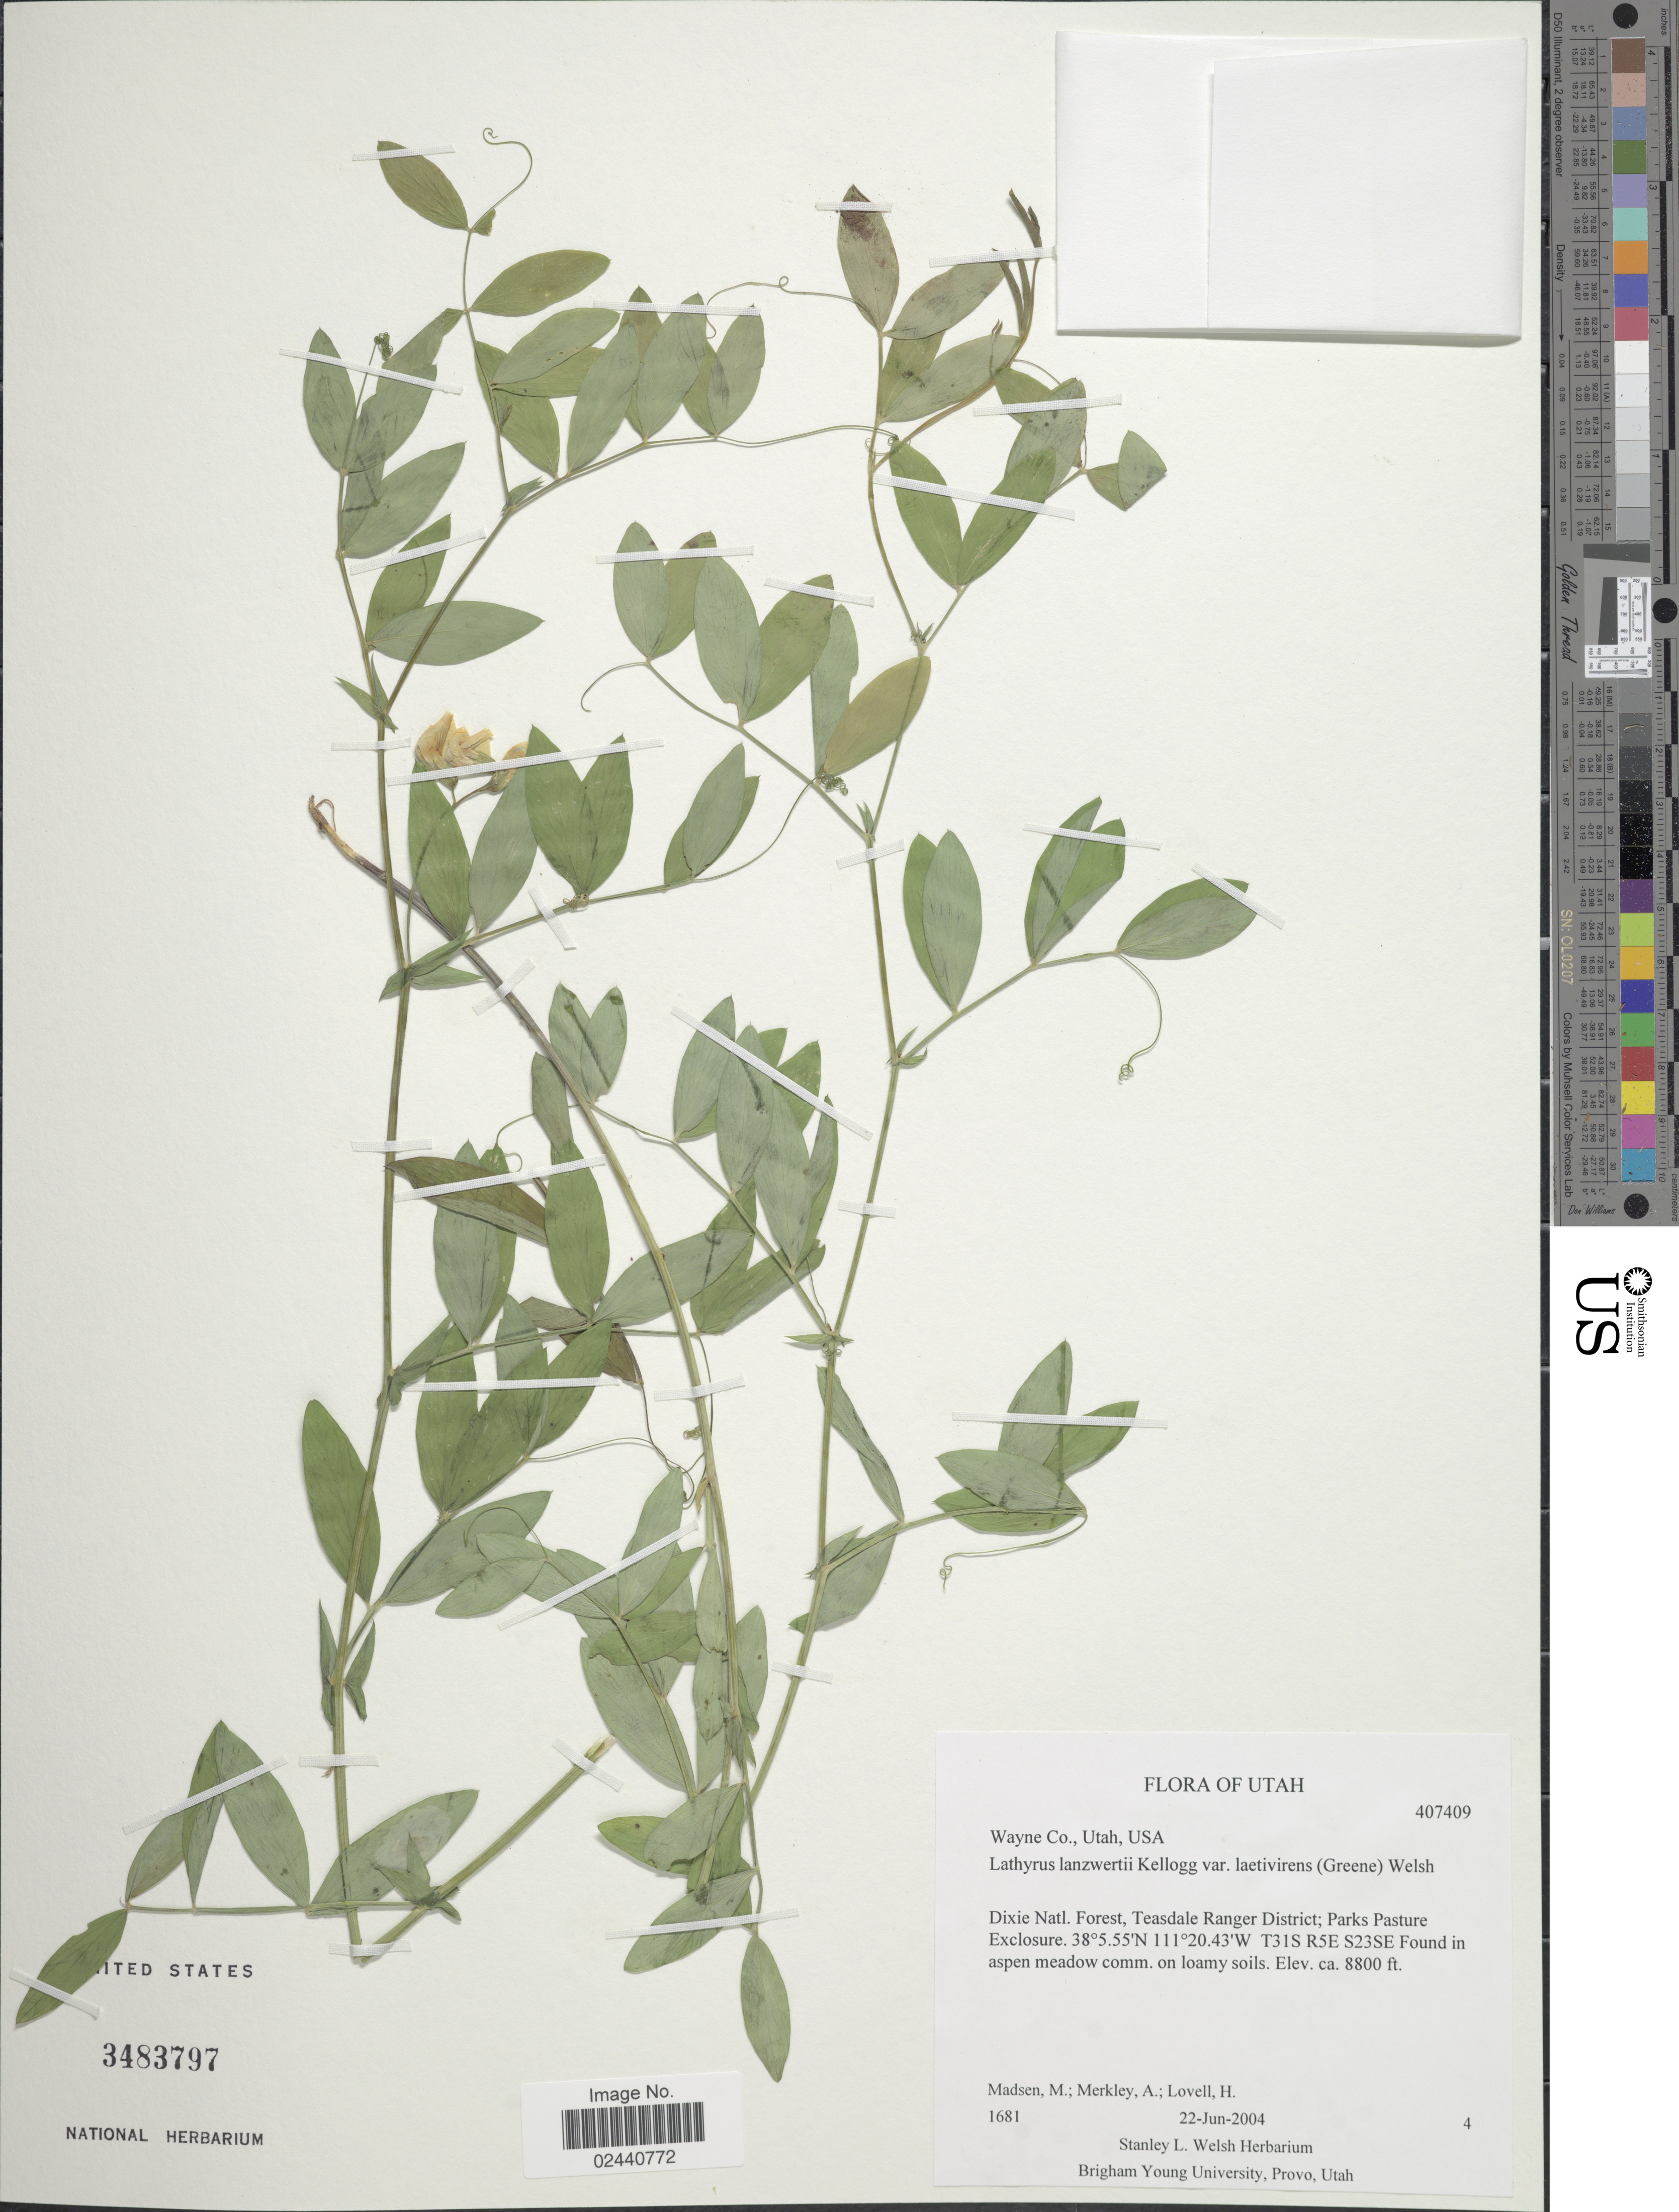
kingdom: Plantae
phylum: Tracheophyta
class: Magnoliopsida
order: Fabales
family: Fabaceae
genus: Lathyrus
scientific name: Lathyrus lanszwertii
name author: Kellogg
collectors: M. Madsen, A. Merkley & H. Lovell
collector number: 1681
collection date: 2004-06-22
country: United States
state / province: Utah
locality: Dixie Natl. Forest, Teasdale Ranger District; Parks Pasture Exclosure, T31S R5E S23SE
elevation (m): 2682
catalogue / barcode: US 3483797